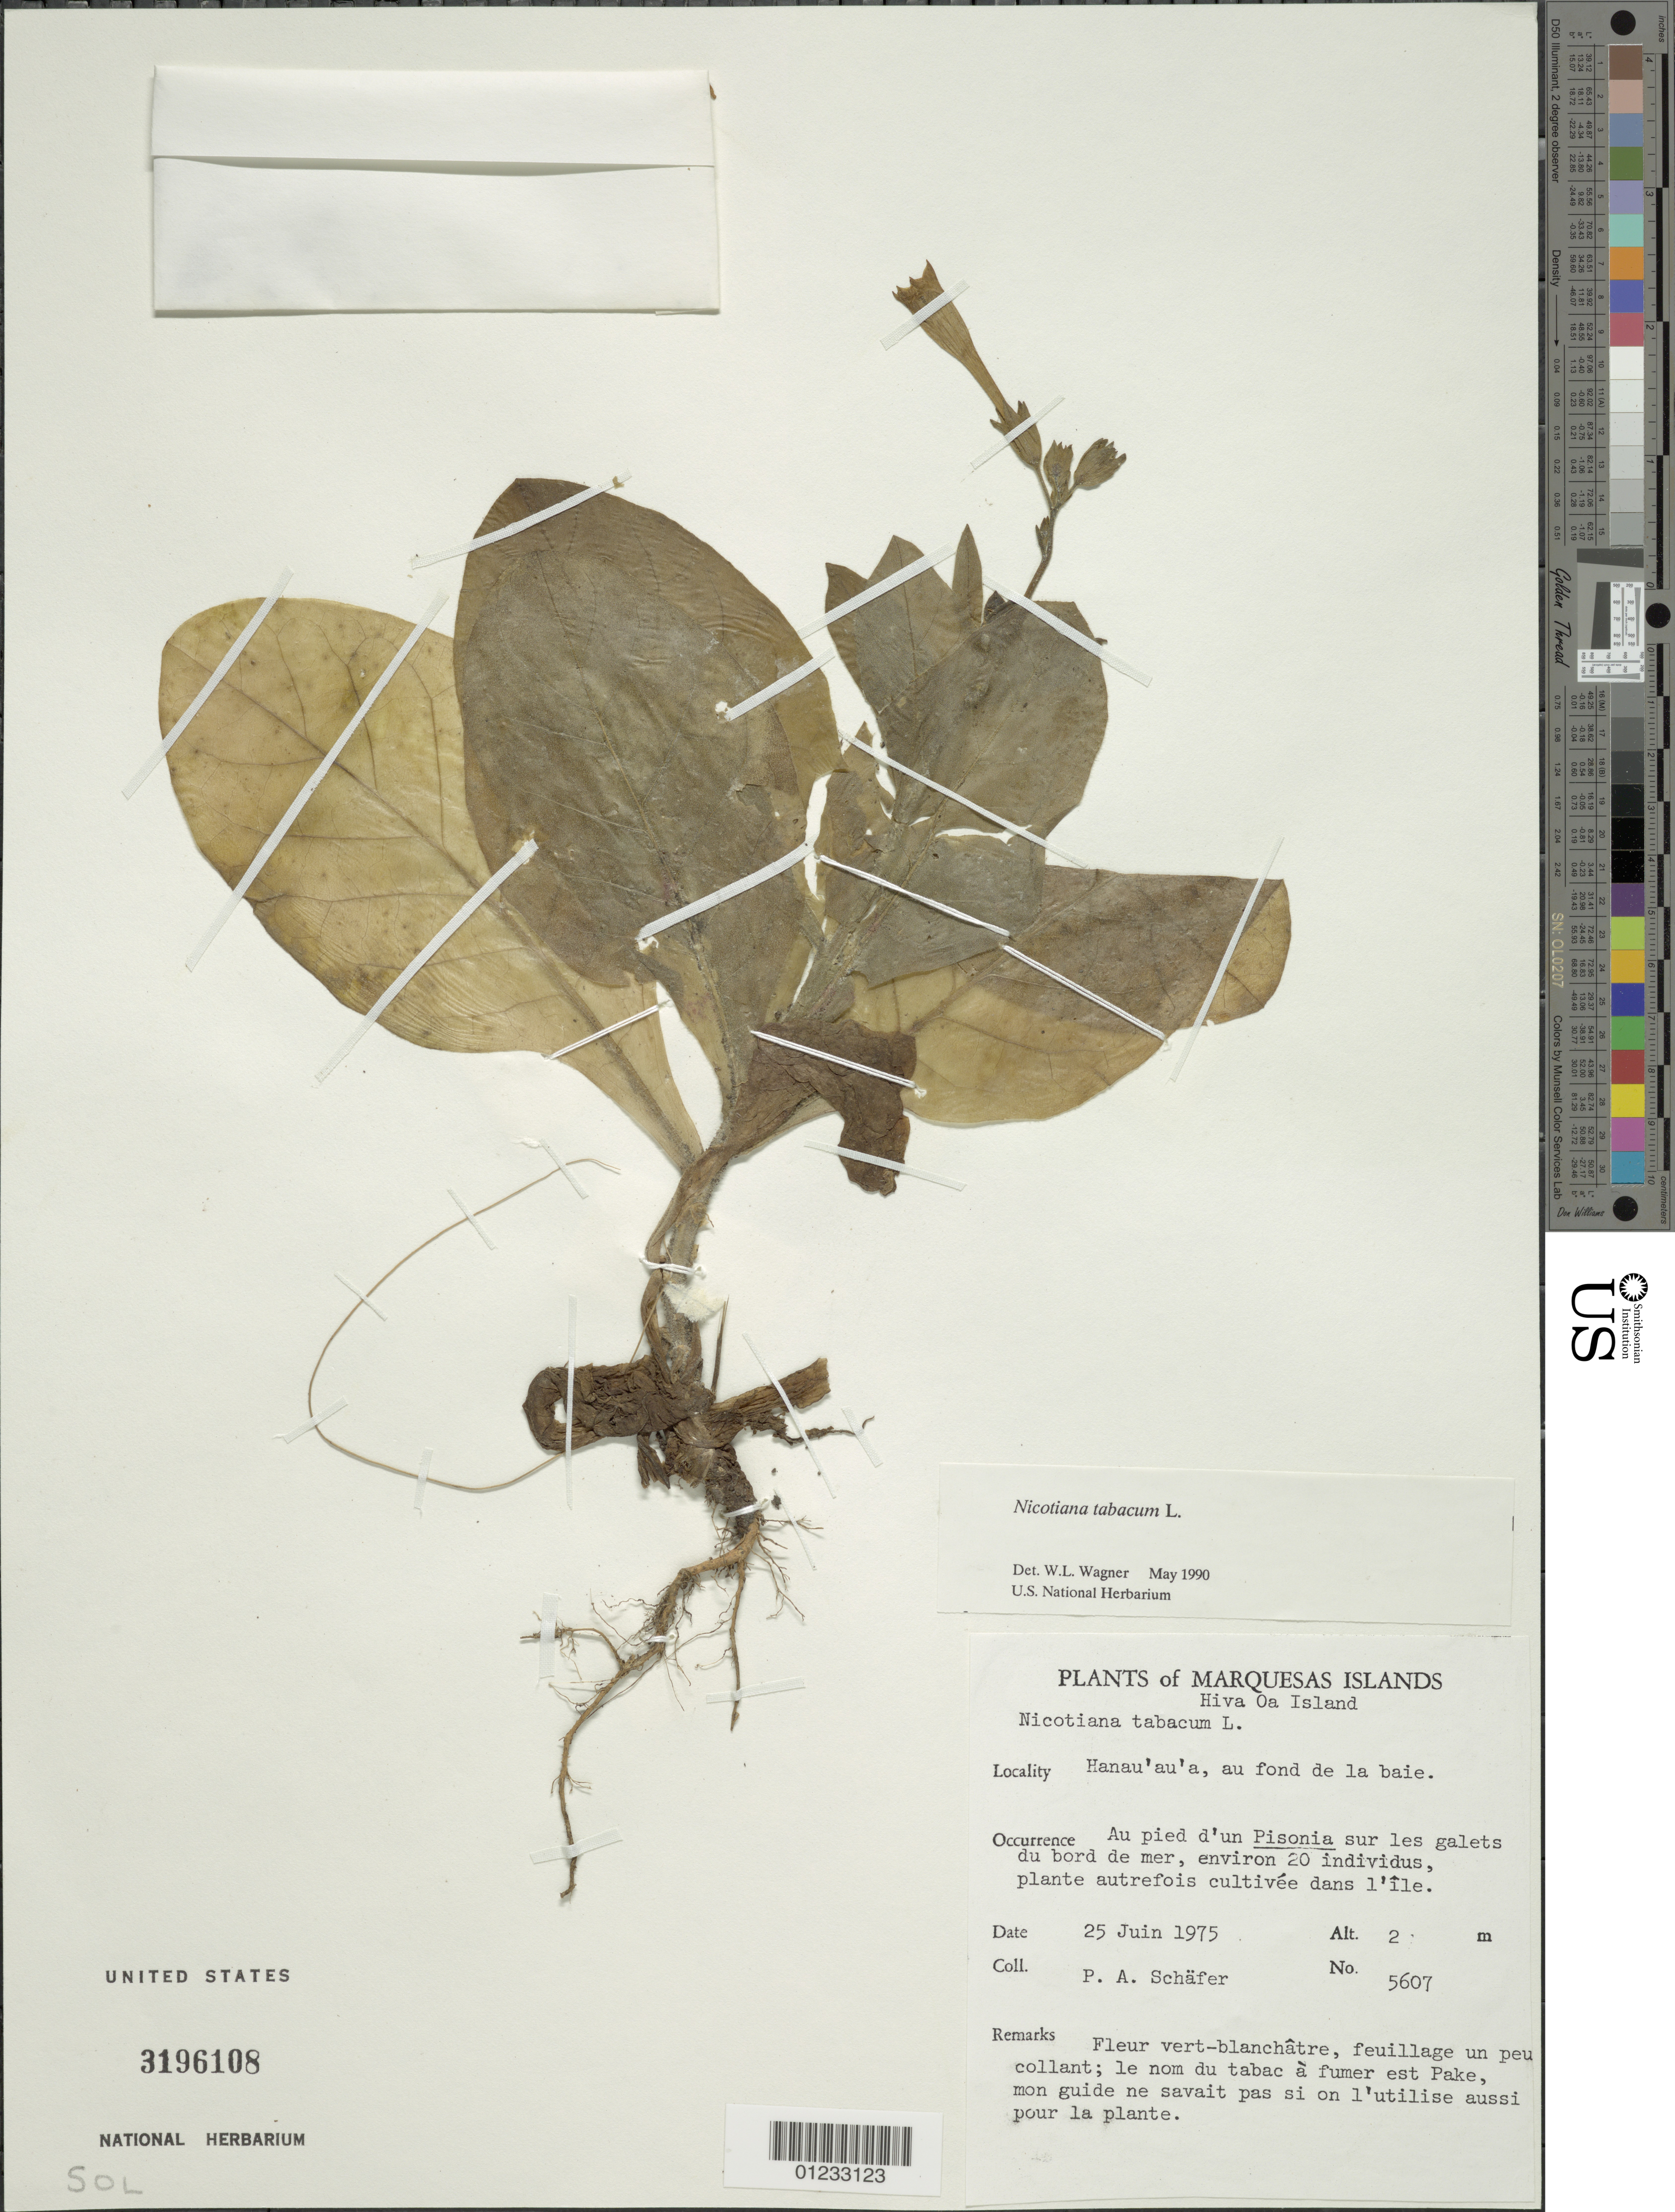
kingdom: Plantae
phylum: Tracheophyta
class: Magnoliopsida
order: Solanales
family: Solanaceae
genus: Nicotiana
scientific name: Nicotiana tabacum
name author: L.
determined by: Wagner, W. L., (BOT), Smithsonian Institution - National Museum of Natural History (UNITED STATES)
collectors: P. A. Schäfer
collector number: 5607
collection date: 1975-06-25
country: French Polynesia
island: Hiva Oa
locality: Hanau'au'a, au fond de la baie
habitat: Cultivated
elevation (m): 2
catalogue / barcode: US 3196108